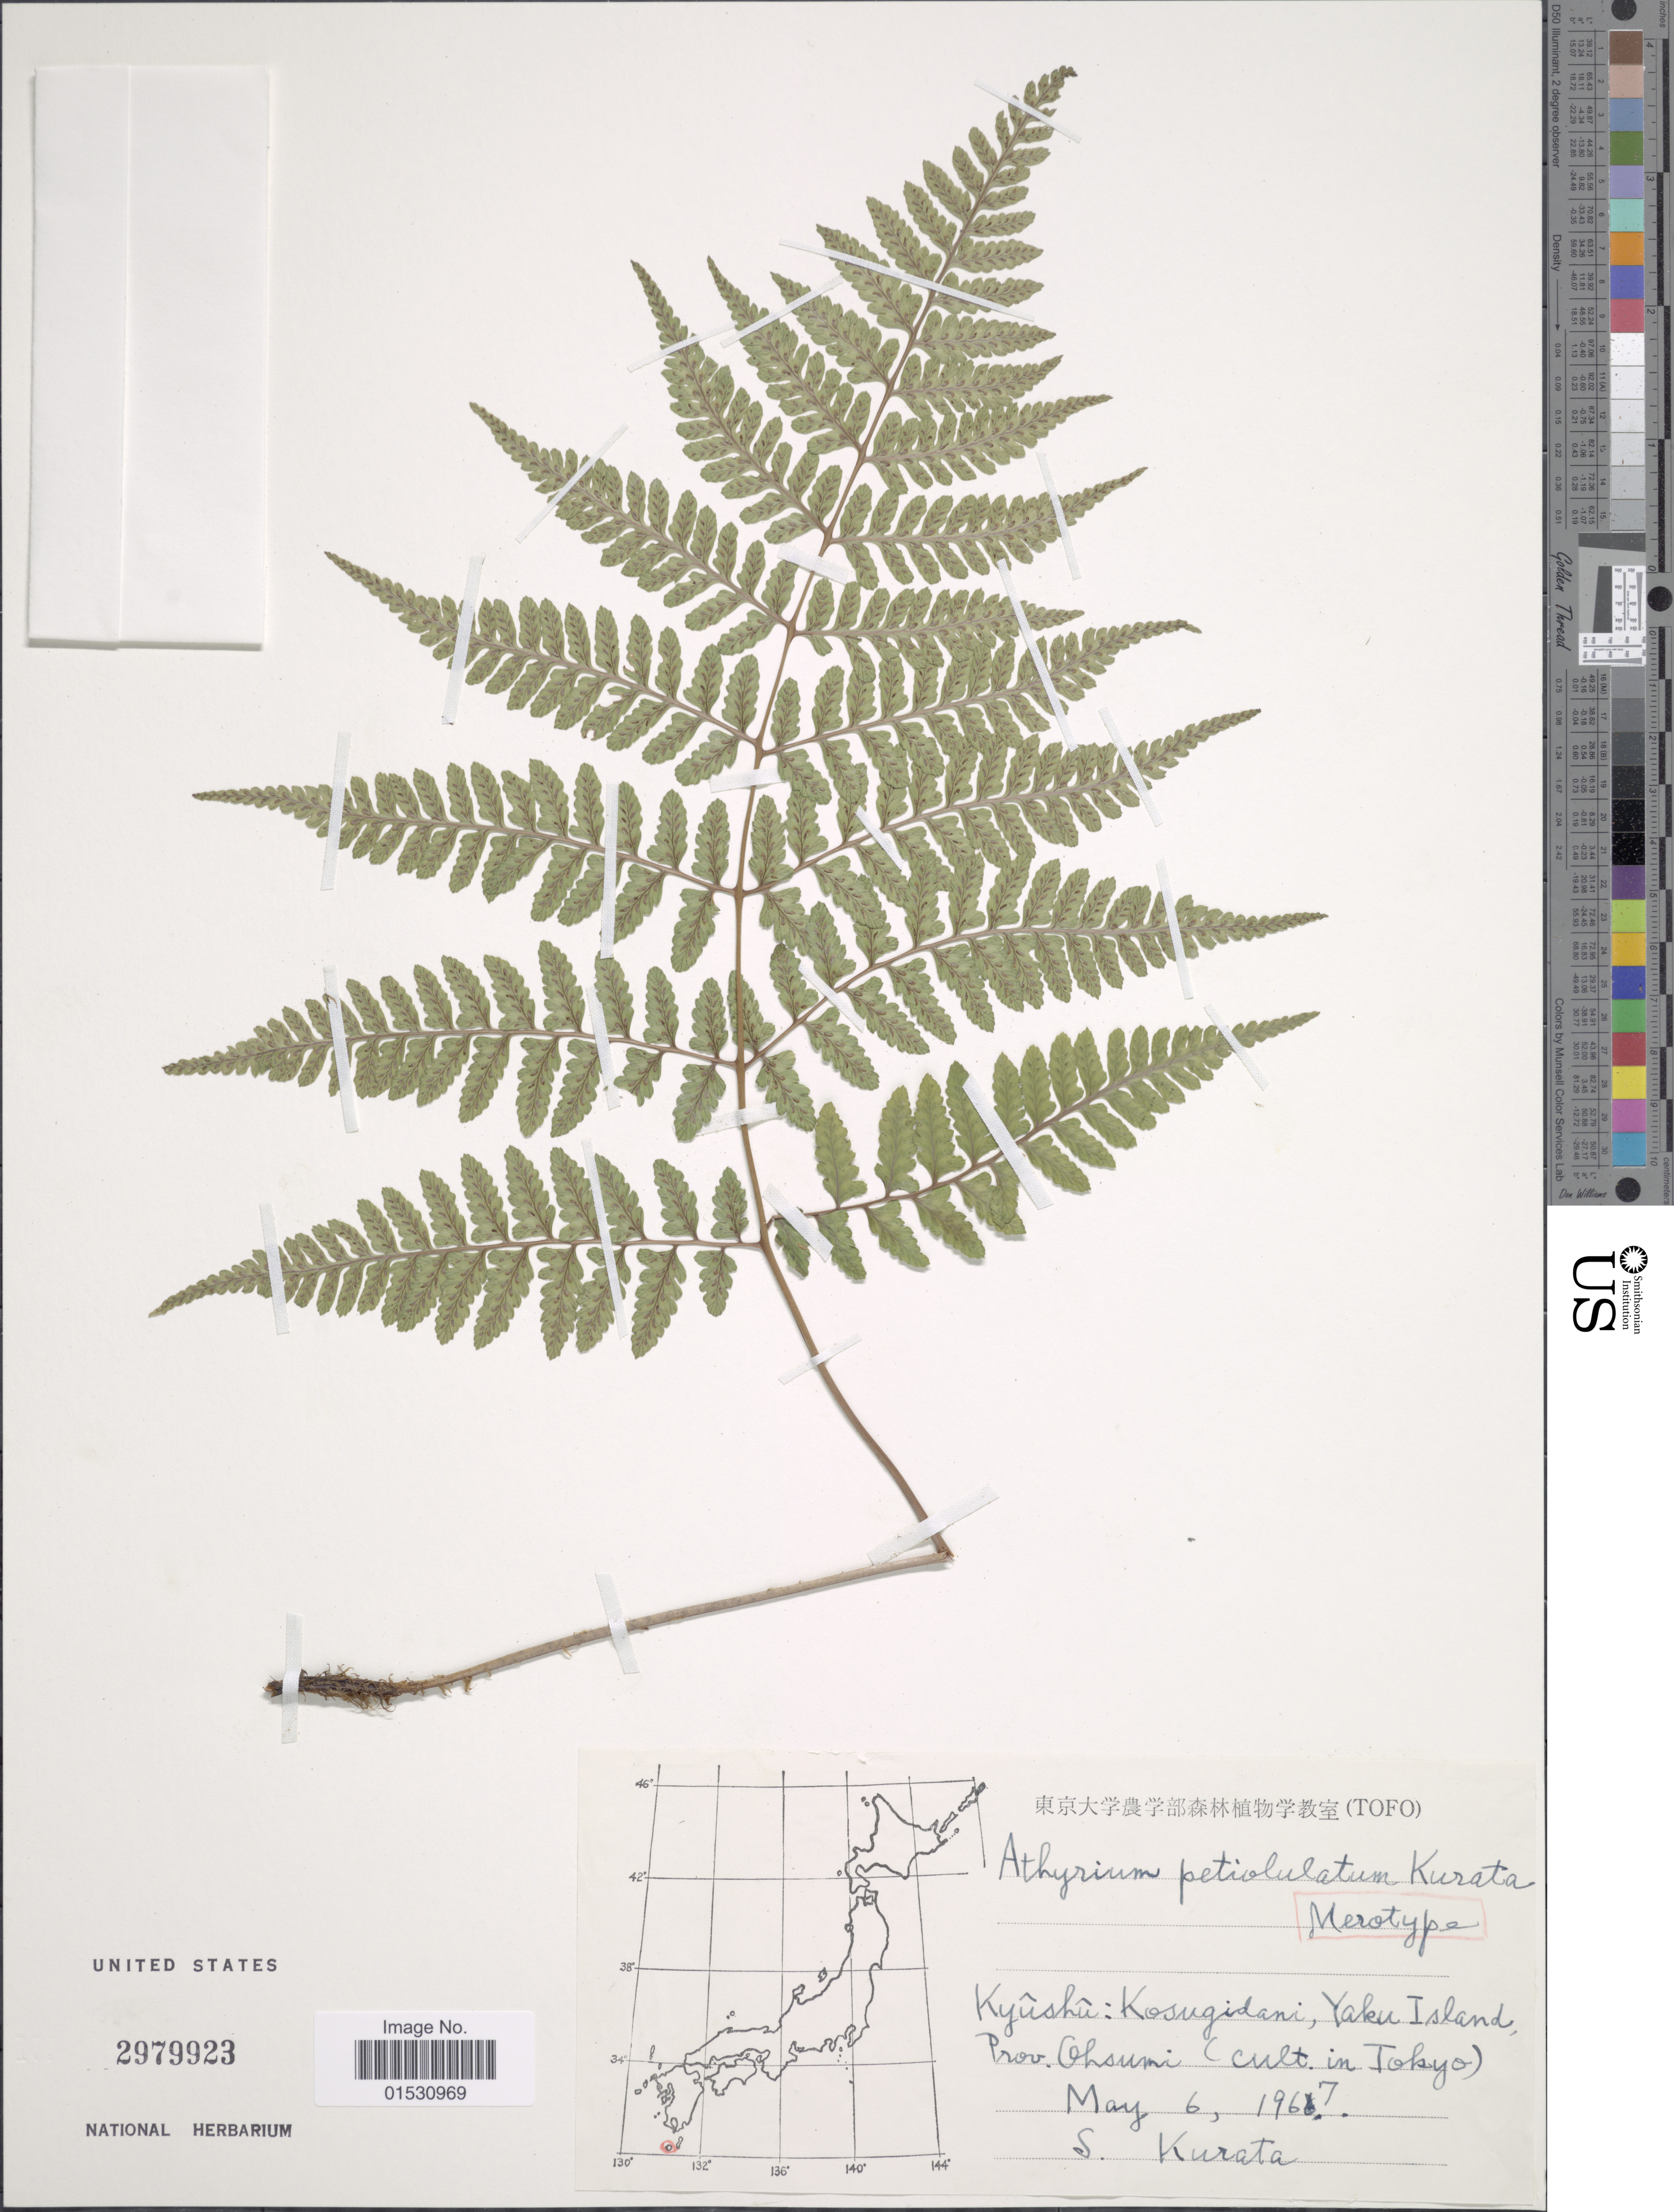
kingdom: Plantae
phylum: Tracheophyta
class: Polypodiopsida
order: Polypodiales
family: Athyriaceae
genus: Athyrium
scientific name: Athyrium petiolatum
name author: Sa. Kurata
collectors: Sa. Kurata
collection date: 1967-05-06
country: Japan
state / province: Tokyo, Federal City of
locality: Kyushu: Kosugidani, Yaku Island, Prov. Ohsumi (cult. in Tokyo).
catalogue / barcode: US 2979923